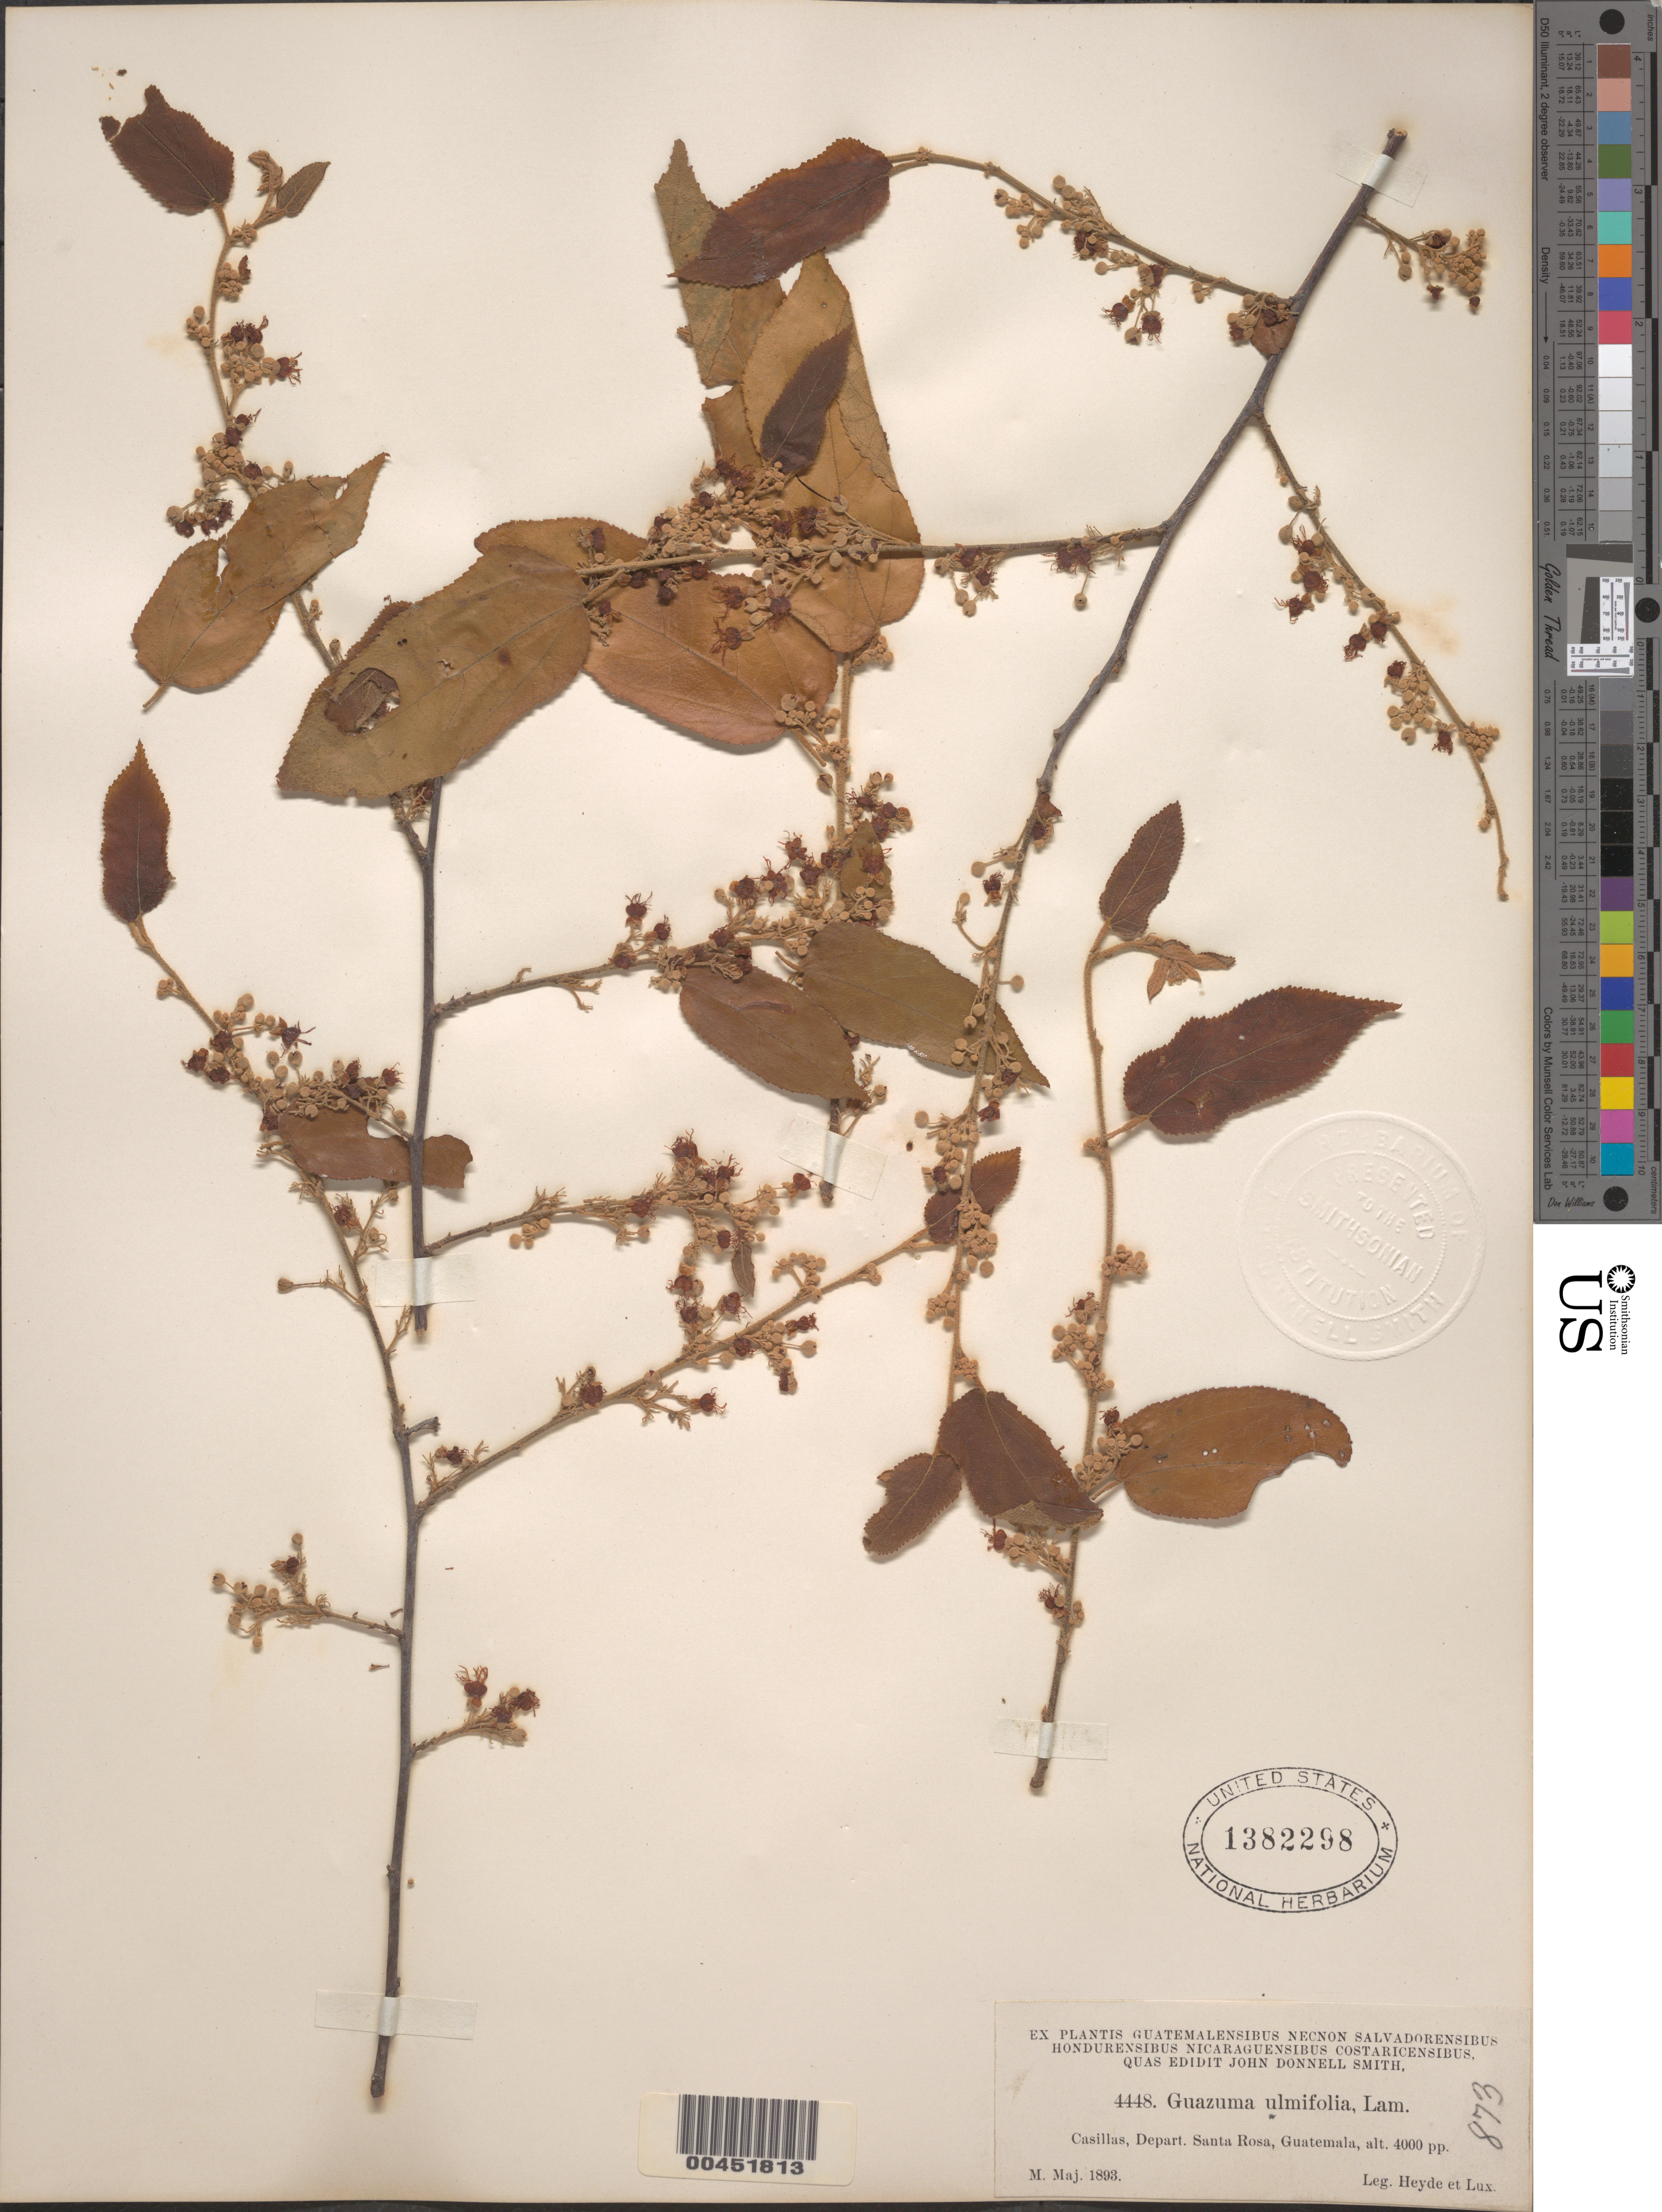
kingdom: Plantae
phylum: Tracheophyta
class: Magnoliopsida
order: Malvales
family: Malvaceae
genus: Guazuma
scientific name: Guazuma ulmifolia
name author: Lam.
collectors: E. T. Heyde & E. Lux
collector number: ex Pl. Guat. 4448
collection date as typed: May 1893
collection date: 1893-05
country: Guatemala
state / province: Santa Rosa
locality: Casillas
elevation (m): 1219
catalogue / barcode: US 1382298